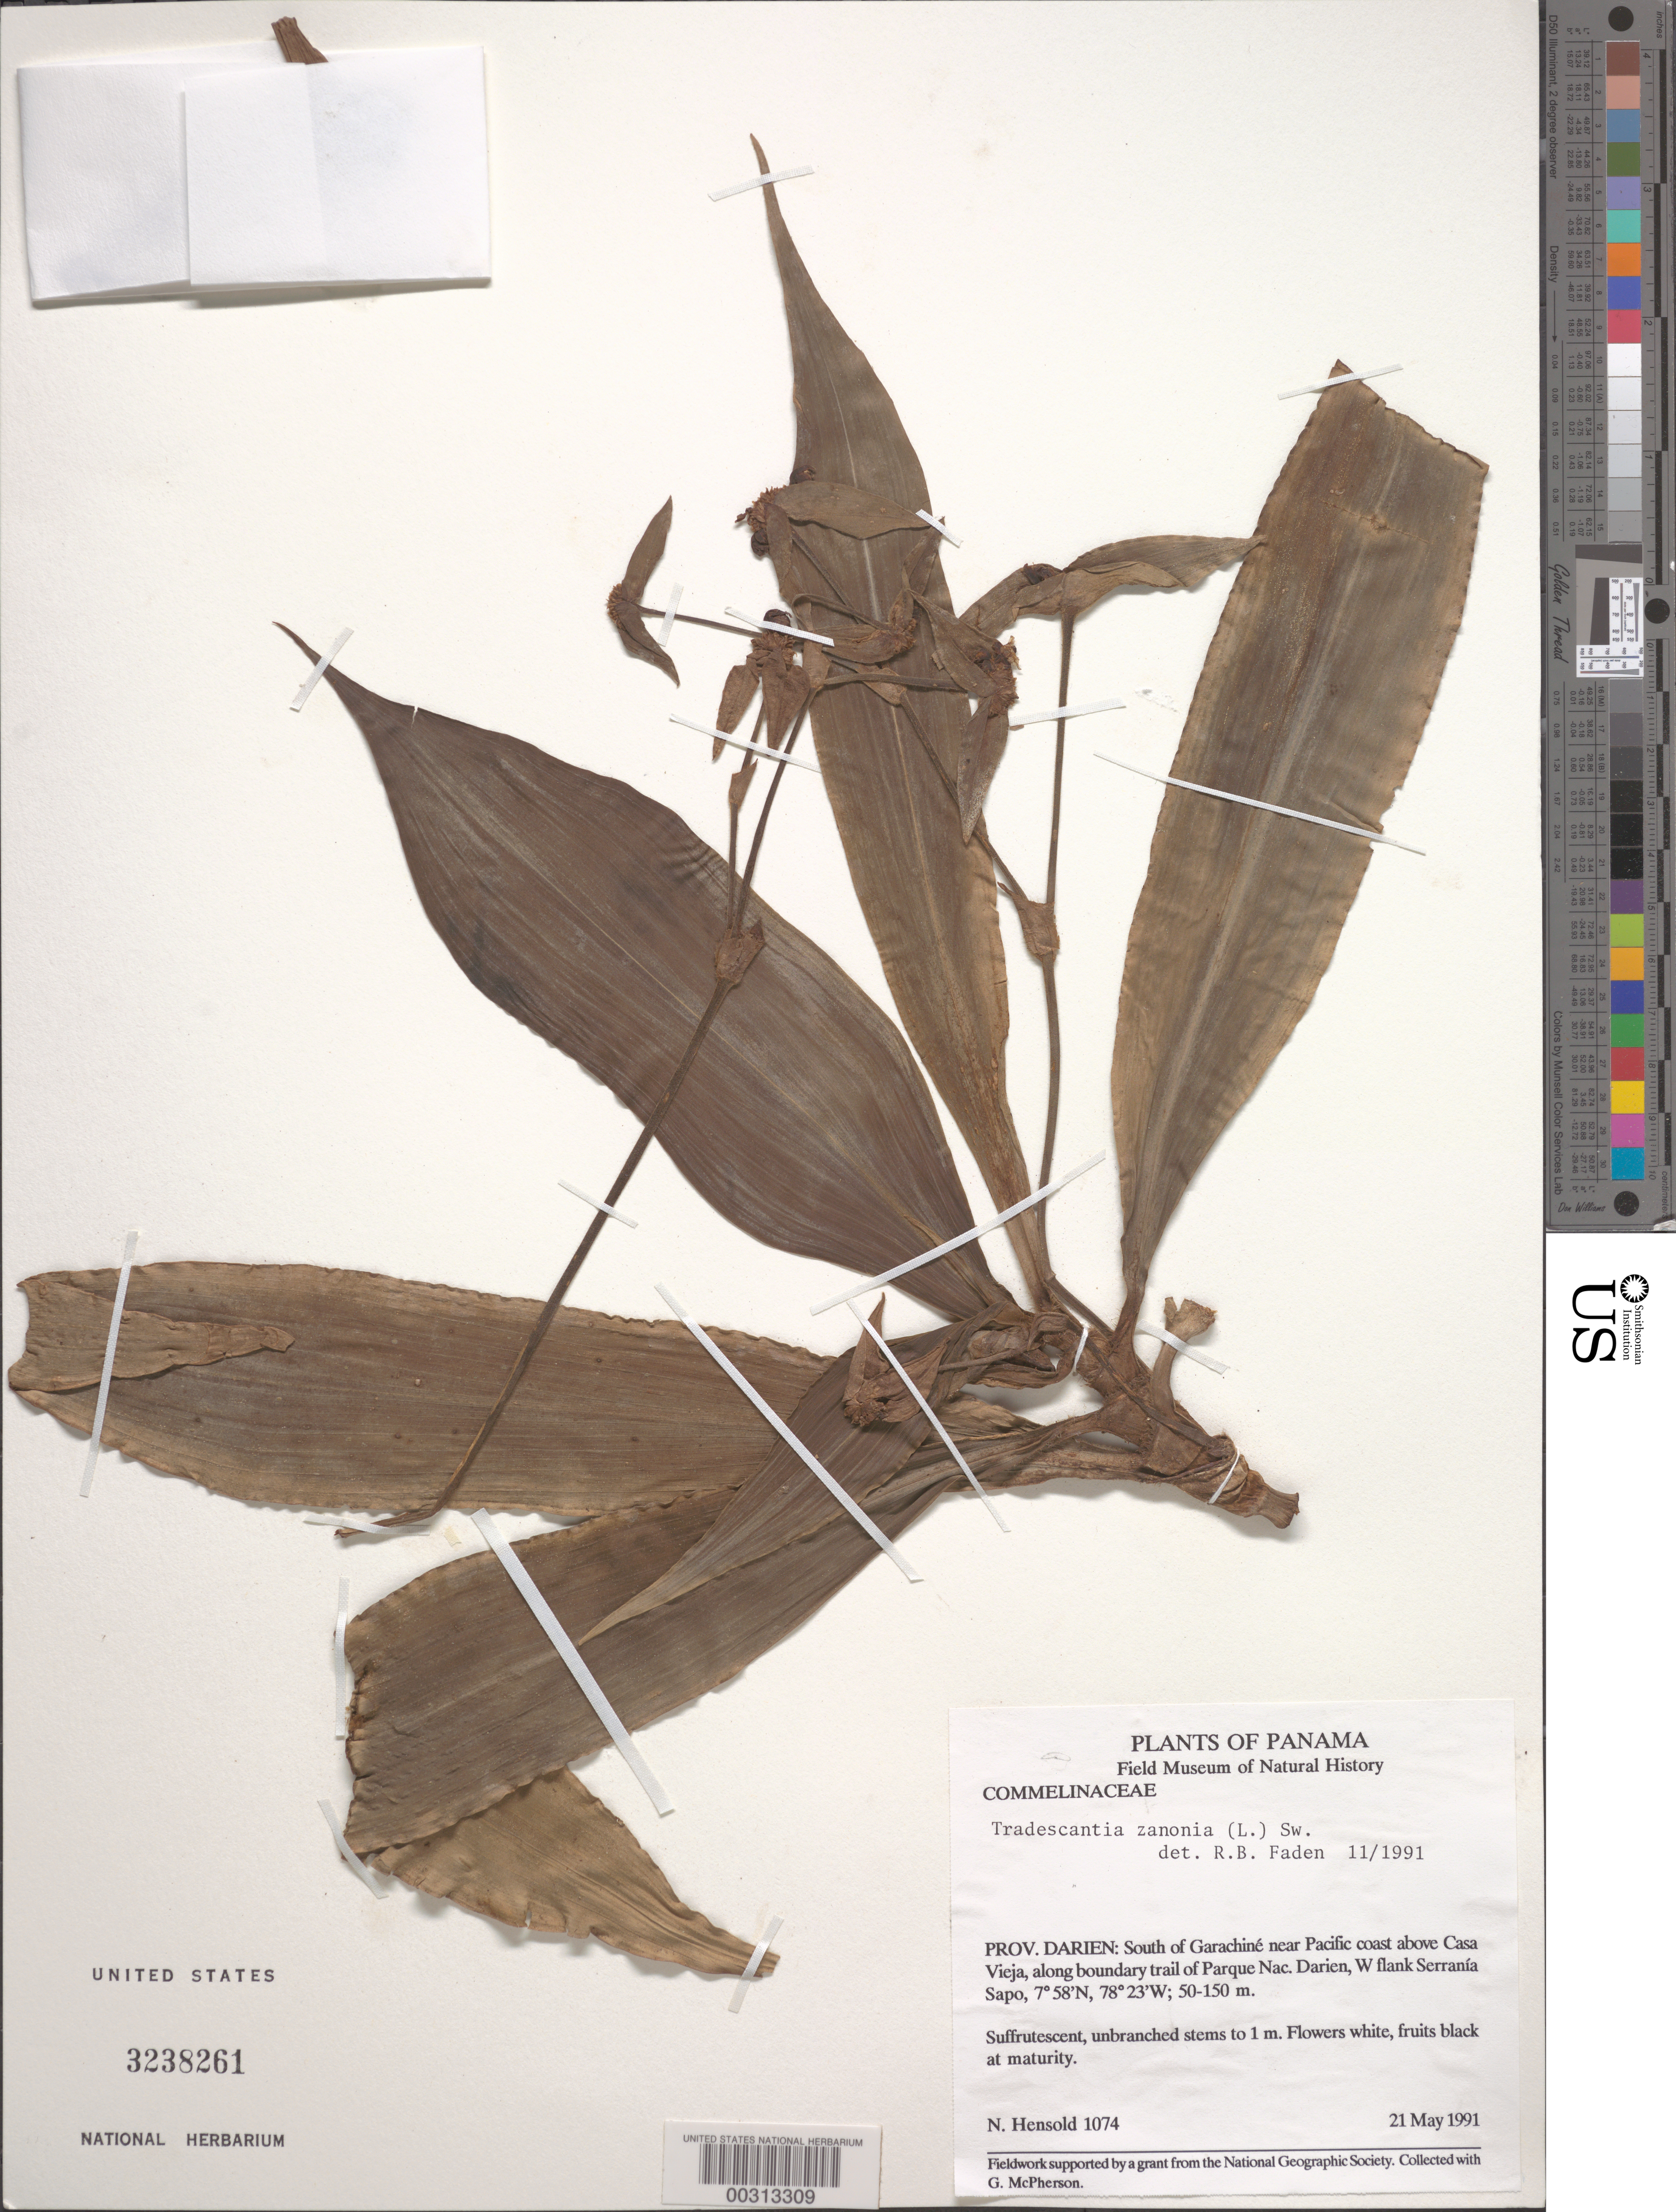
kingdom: Plantae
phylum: Tracheophyta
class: Liliopsida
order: Commelinales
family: Commelinaceae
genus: Tradescantia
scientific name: Tradescantia zanonia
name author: (L.) Sw.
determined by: Faden, Robert B., (US), Smithsonian Institution - National Museum of Natural History (UNITED STATES)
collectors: N. Hensold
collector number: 1074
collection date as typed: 21 May 1991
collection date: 1991-05-21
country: Panama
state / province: Darién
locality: S of Garachine near Pacific Coast above Casa Vieja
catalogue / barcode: US 3238261